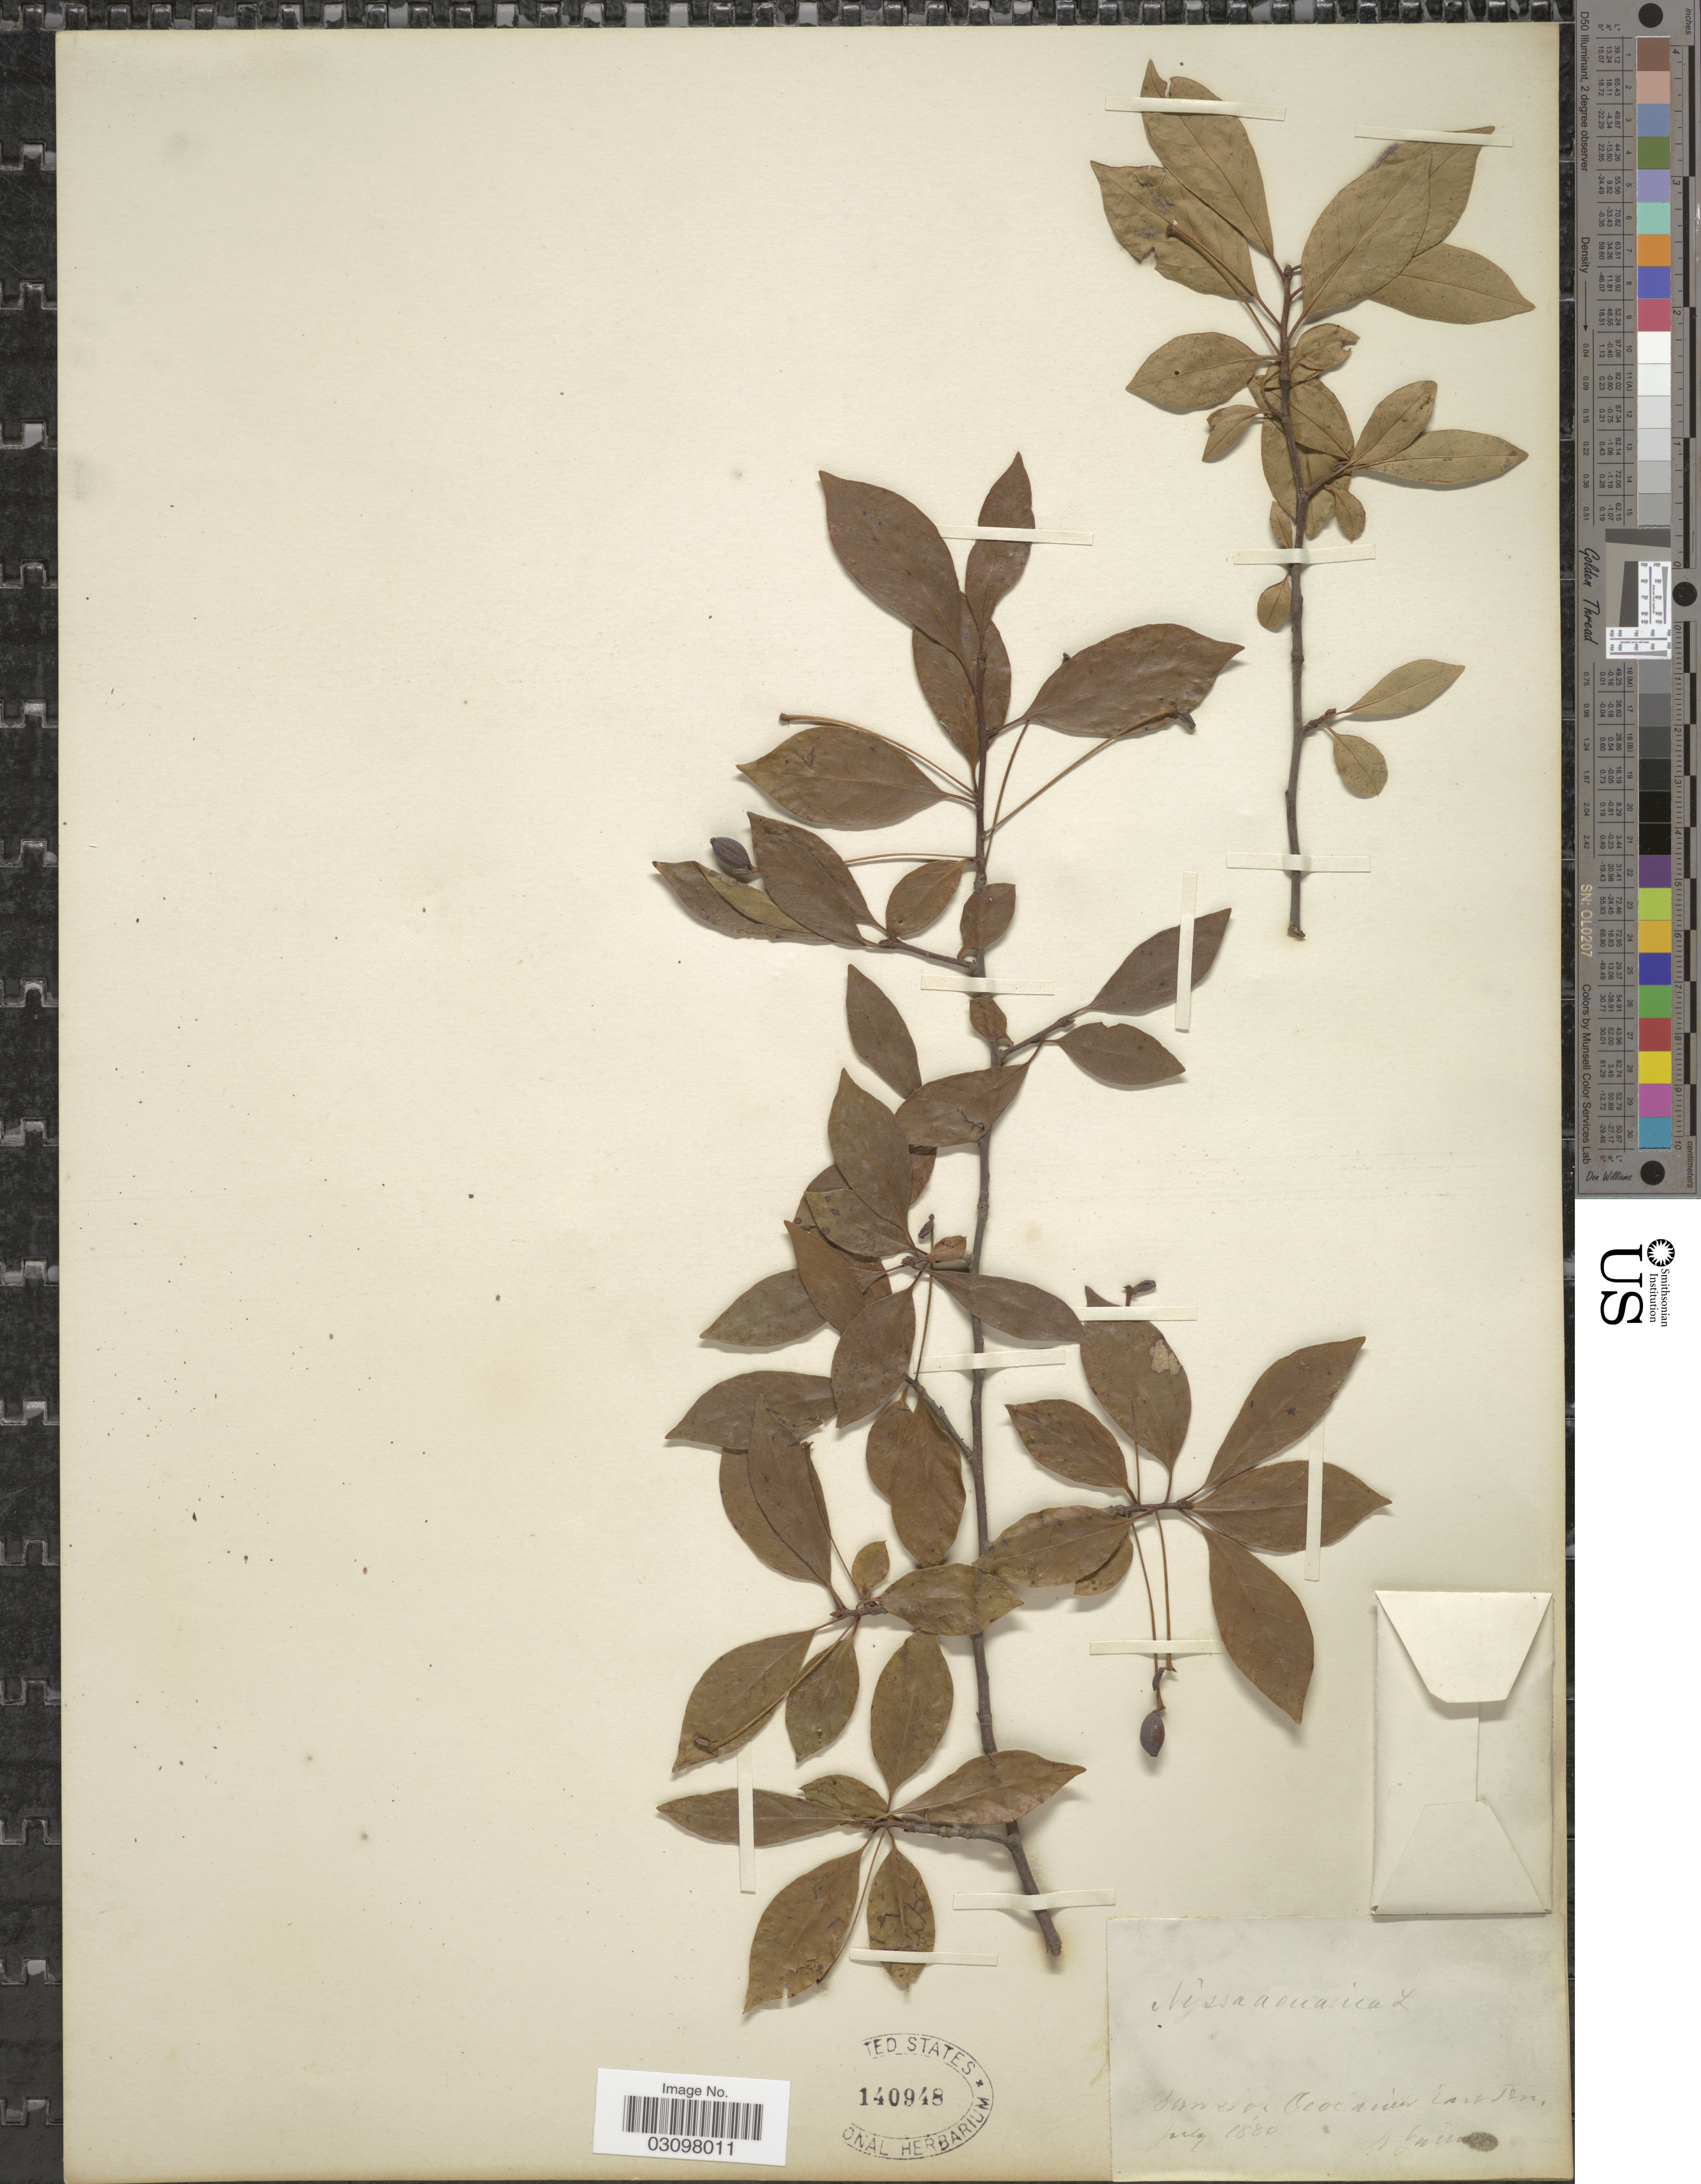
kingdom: Plantae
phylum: Tracheophyta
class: Magnoliopsida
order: Cornales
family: Nyssaceae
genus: Nyssa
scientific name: Nyssa sylvatica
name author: Marshall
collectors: A. Gattinger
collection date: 1880-07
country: United States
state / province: Tennessee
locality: Banks of Ocoee river East Ten.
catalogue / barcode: US 140948